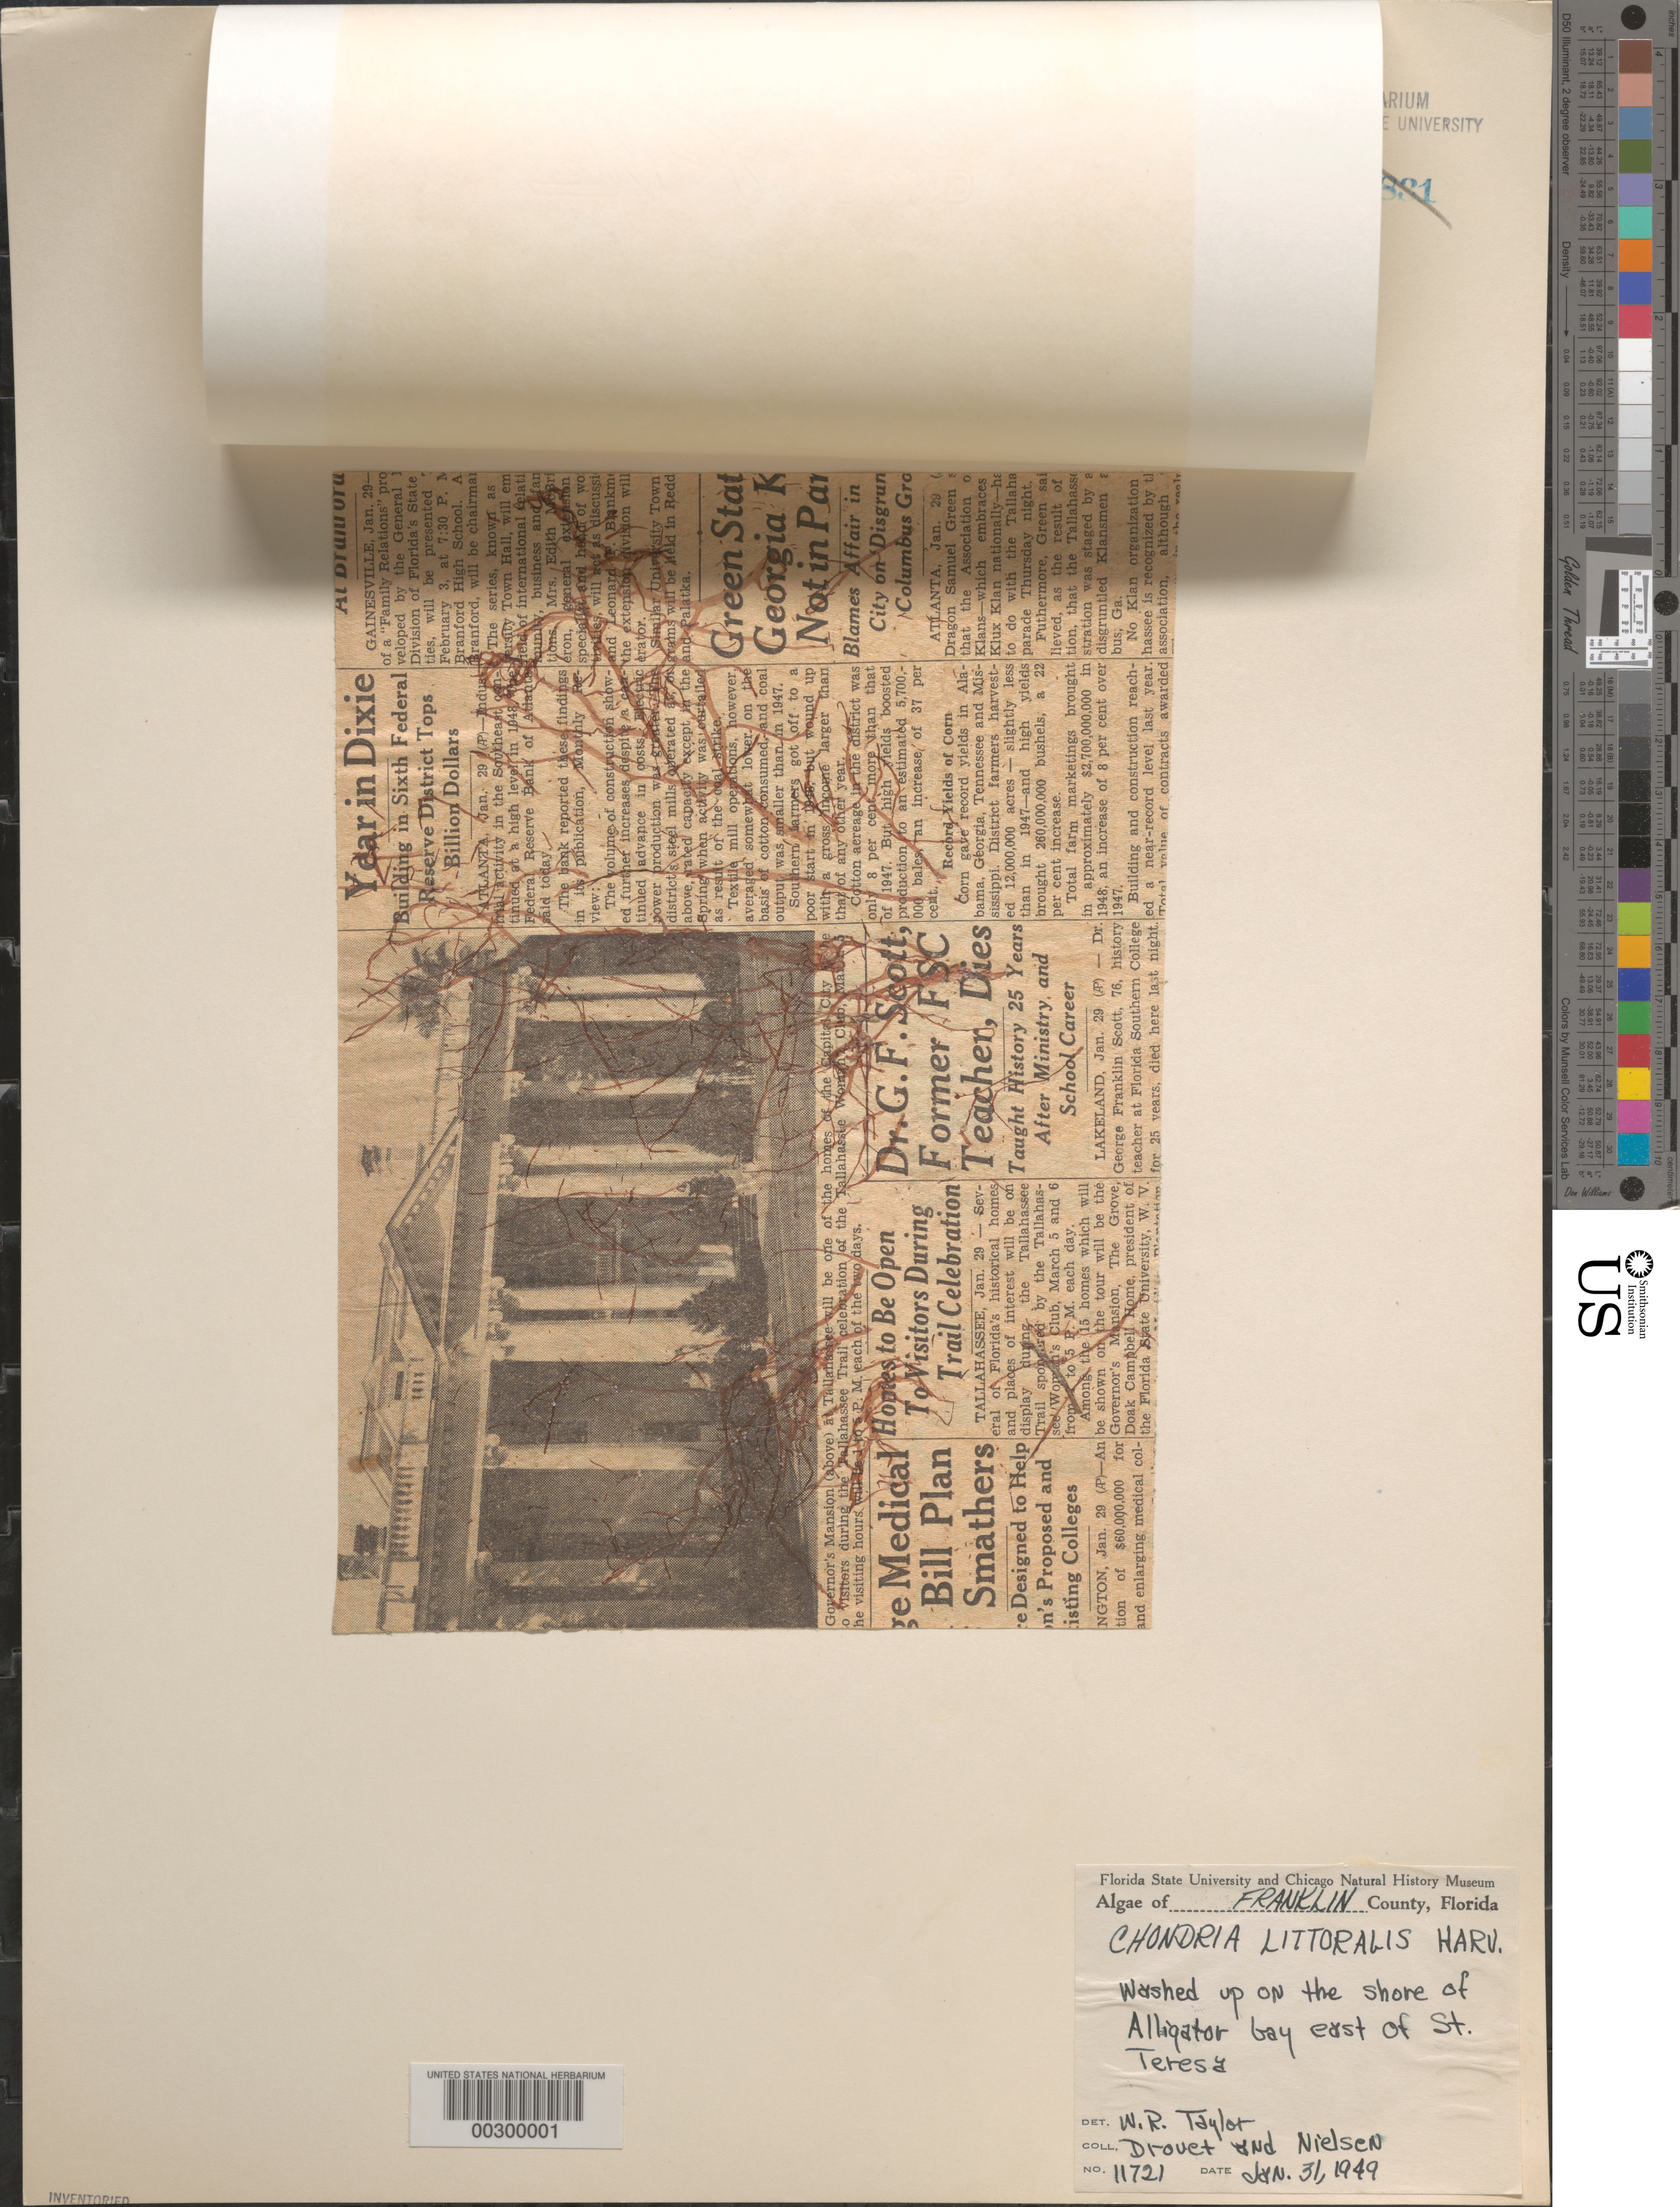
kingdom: Plantae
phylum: Rhodophyta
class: Florideophyceae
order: Ceramiales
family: Rhodomelaceae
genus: Chondria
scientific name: Chondria littoralis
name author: Harv.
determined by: Taylor, William R.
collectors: F. E. Drouet & C. S. Nielsen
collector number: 11721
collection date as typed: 31 Jan 1949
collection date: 1949-01-31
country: United States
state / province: Florida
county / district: Franklin County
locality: Alligator Bay east of Saint Teresa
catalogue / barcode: US 21618